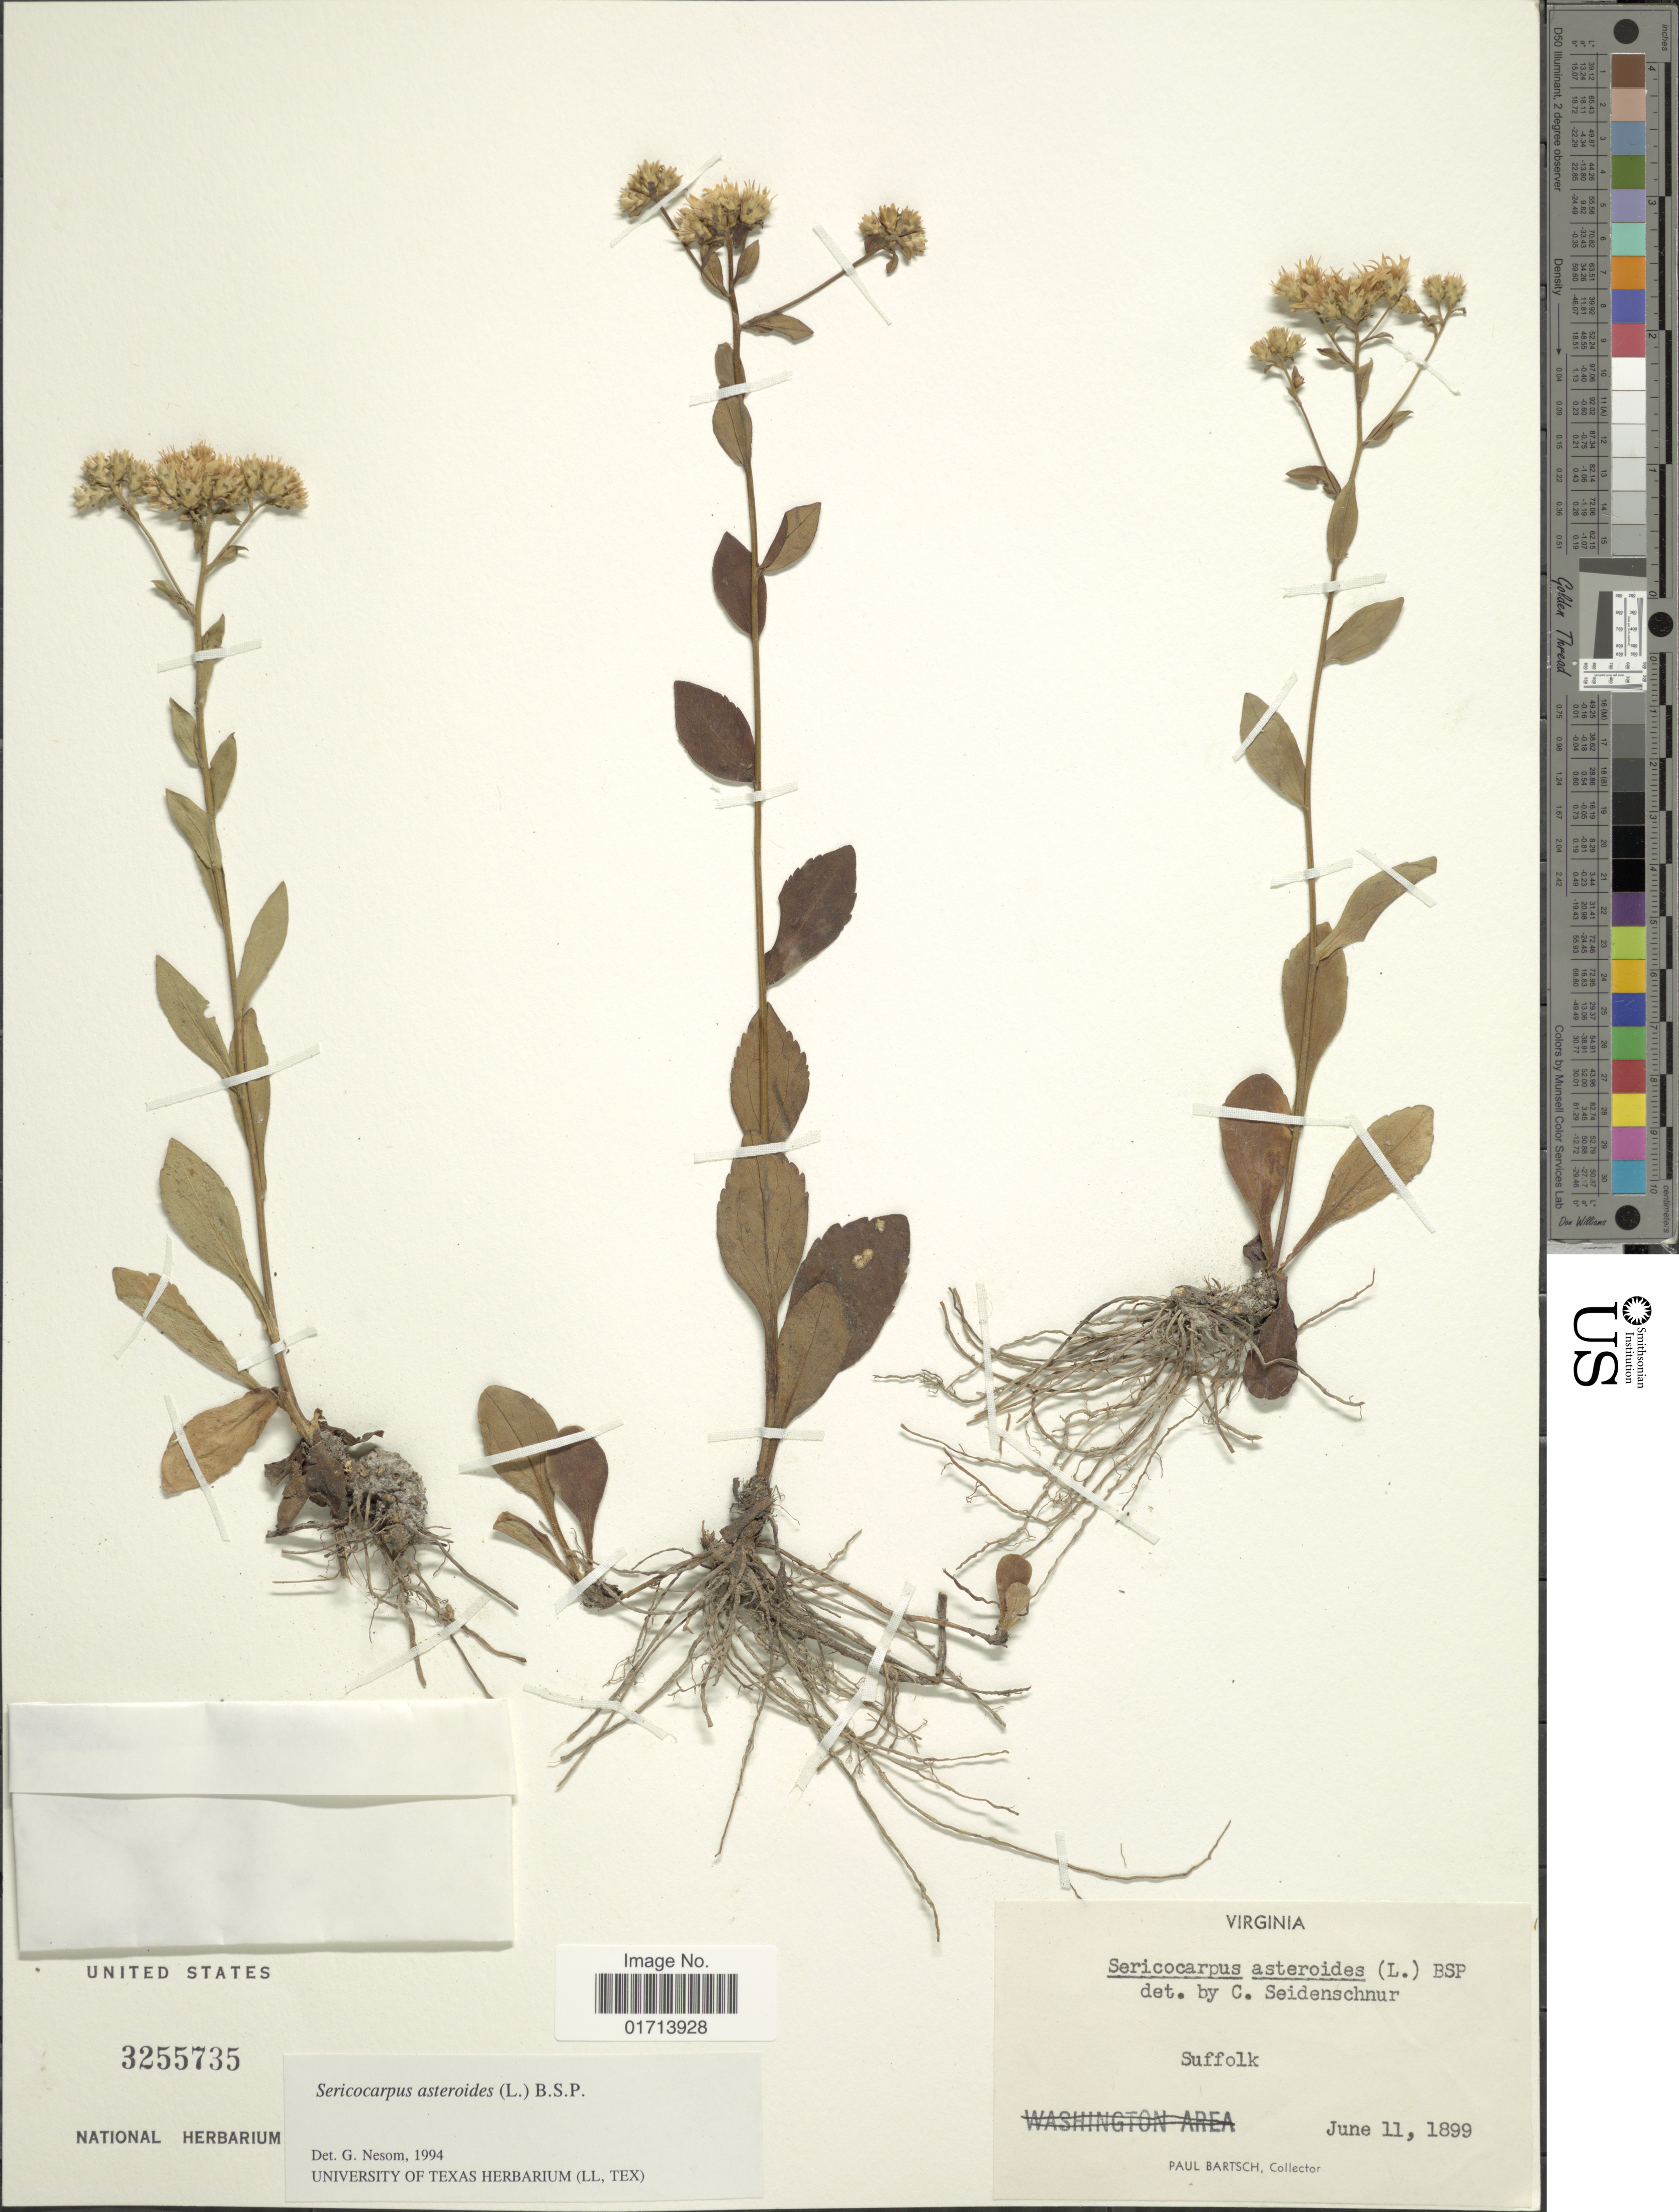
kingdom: Plantae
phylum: Tracheophyta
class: Magnoliopsida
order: Asterales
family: Asteraceae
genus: Sericocarpus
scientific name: Sericocarpus asteroides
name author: (L.) Britton, Stearns & Poggenb.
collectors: P. Bartsch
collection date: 1899-06-11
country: United States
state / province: Virginia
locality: Suffolk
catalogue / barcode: US 3255735